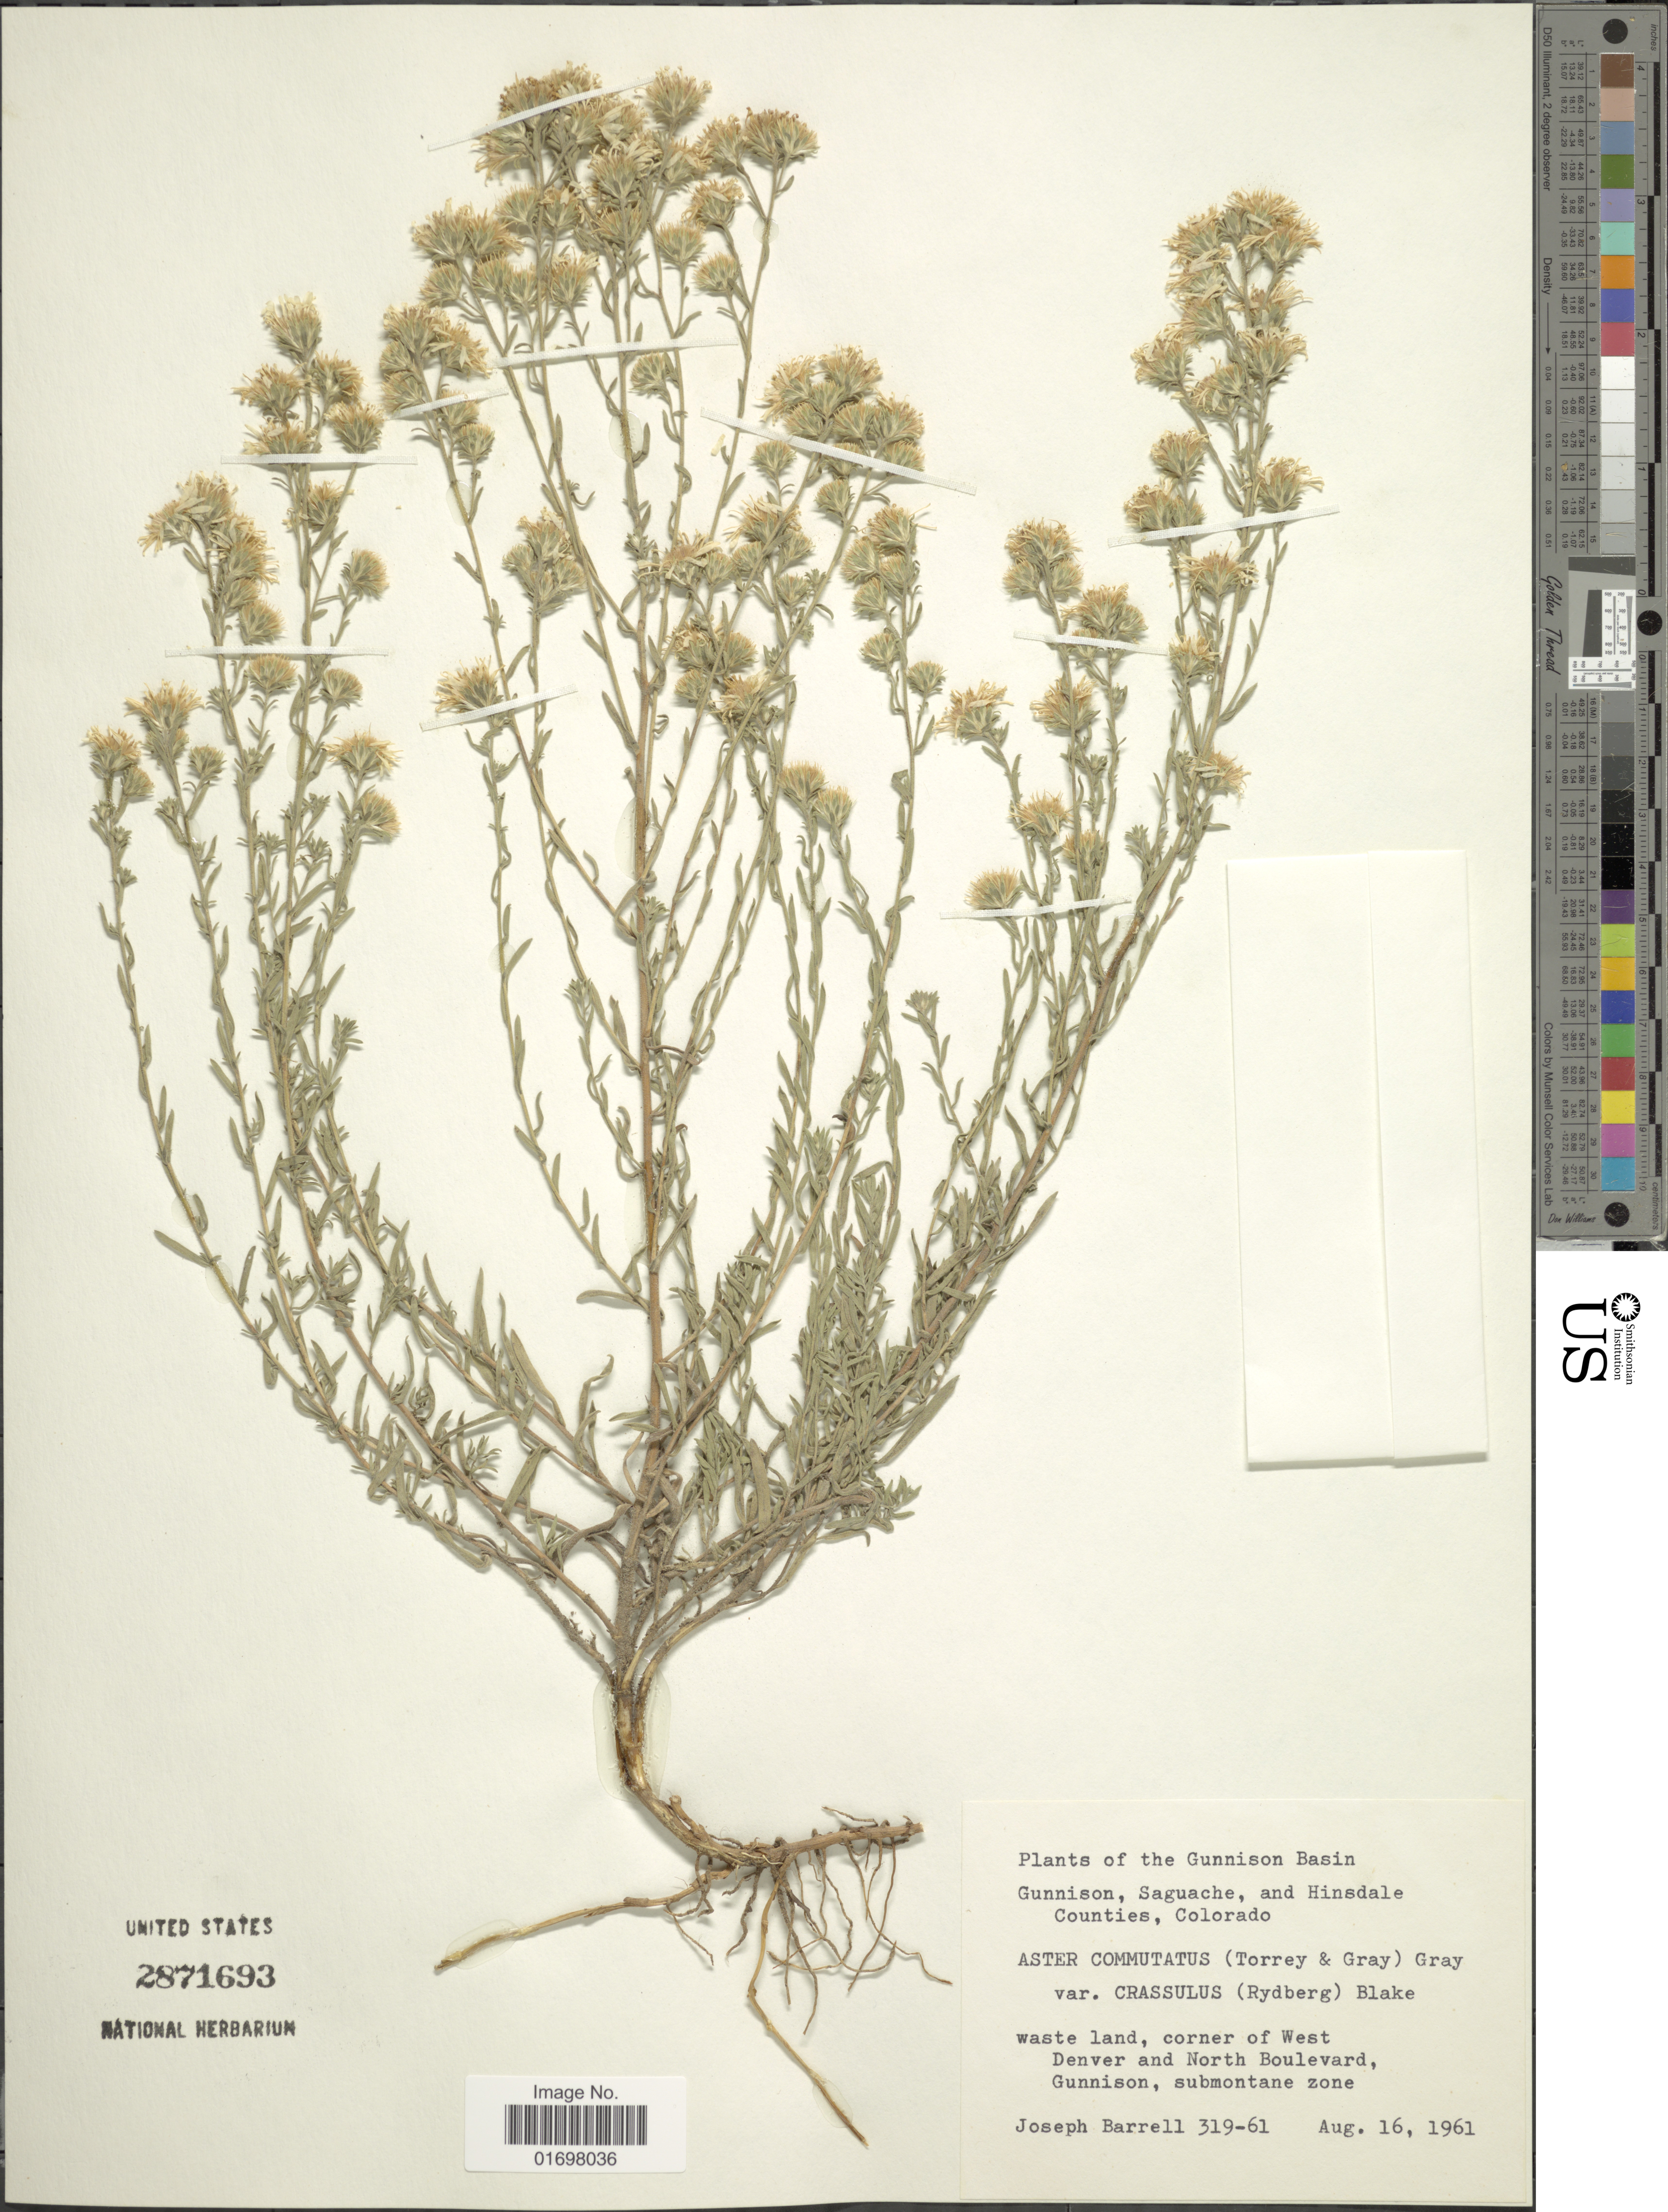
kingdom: Plantae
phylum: Tracheophyta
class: Magnoliopsida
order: Asterales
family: Asteraceae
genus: Symphyotrichum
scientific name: Symphyotrichum falcatum var. commutatum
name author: (Torr. & A. Gray) G.L. Nesom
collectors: J. Barrell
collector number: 319-61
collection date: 1961-08-16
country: United States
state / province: Colorado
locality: Gunnison Basin, Gunnison, Saguache, and Hinsdale Counties, Colorado. waste land, corner of West Denver and North Boulevard, Gunnison, submontane zone.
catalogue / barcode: US 2871693